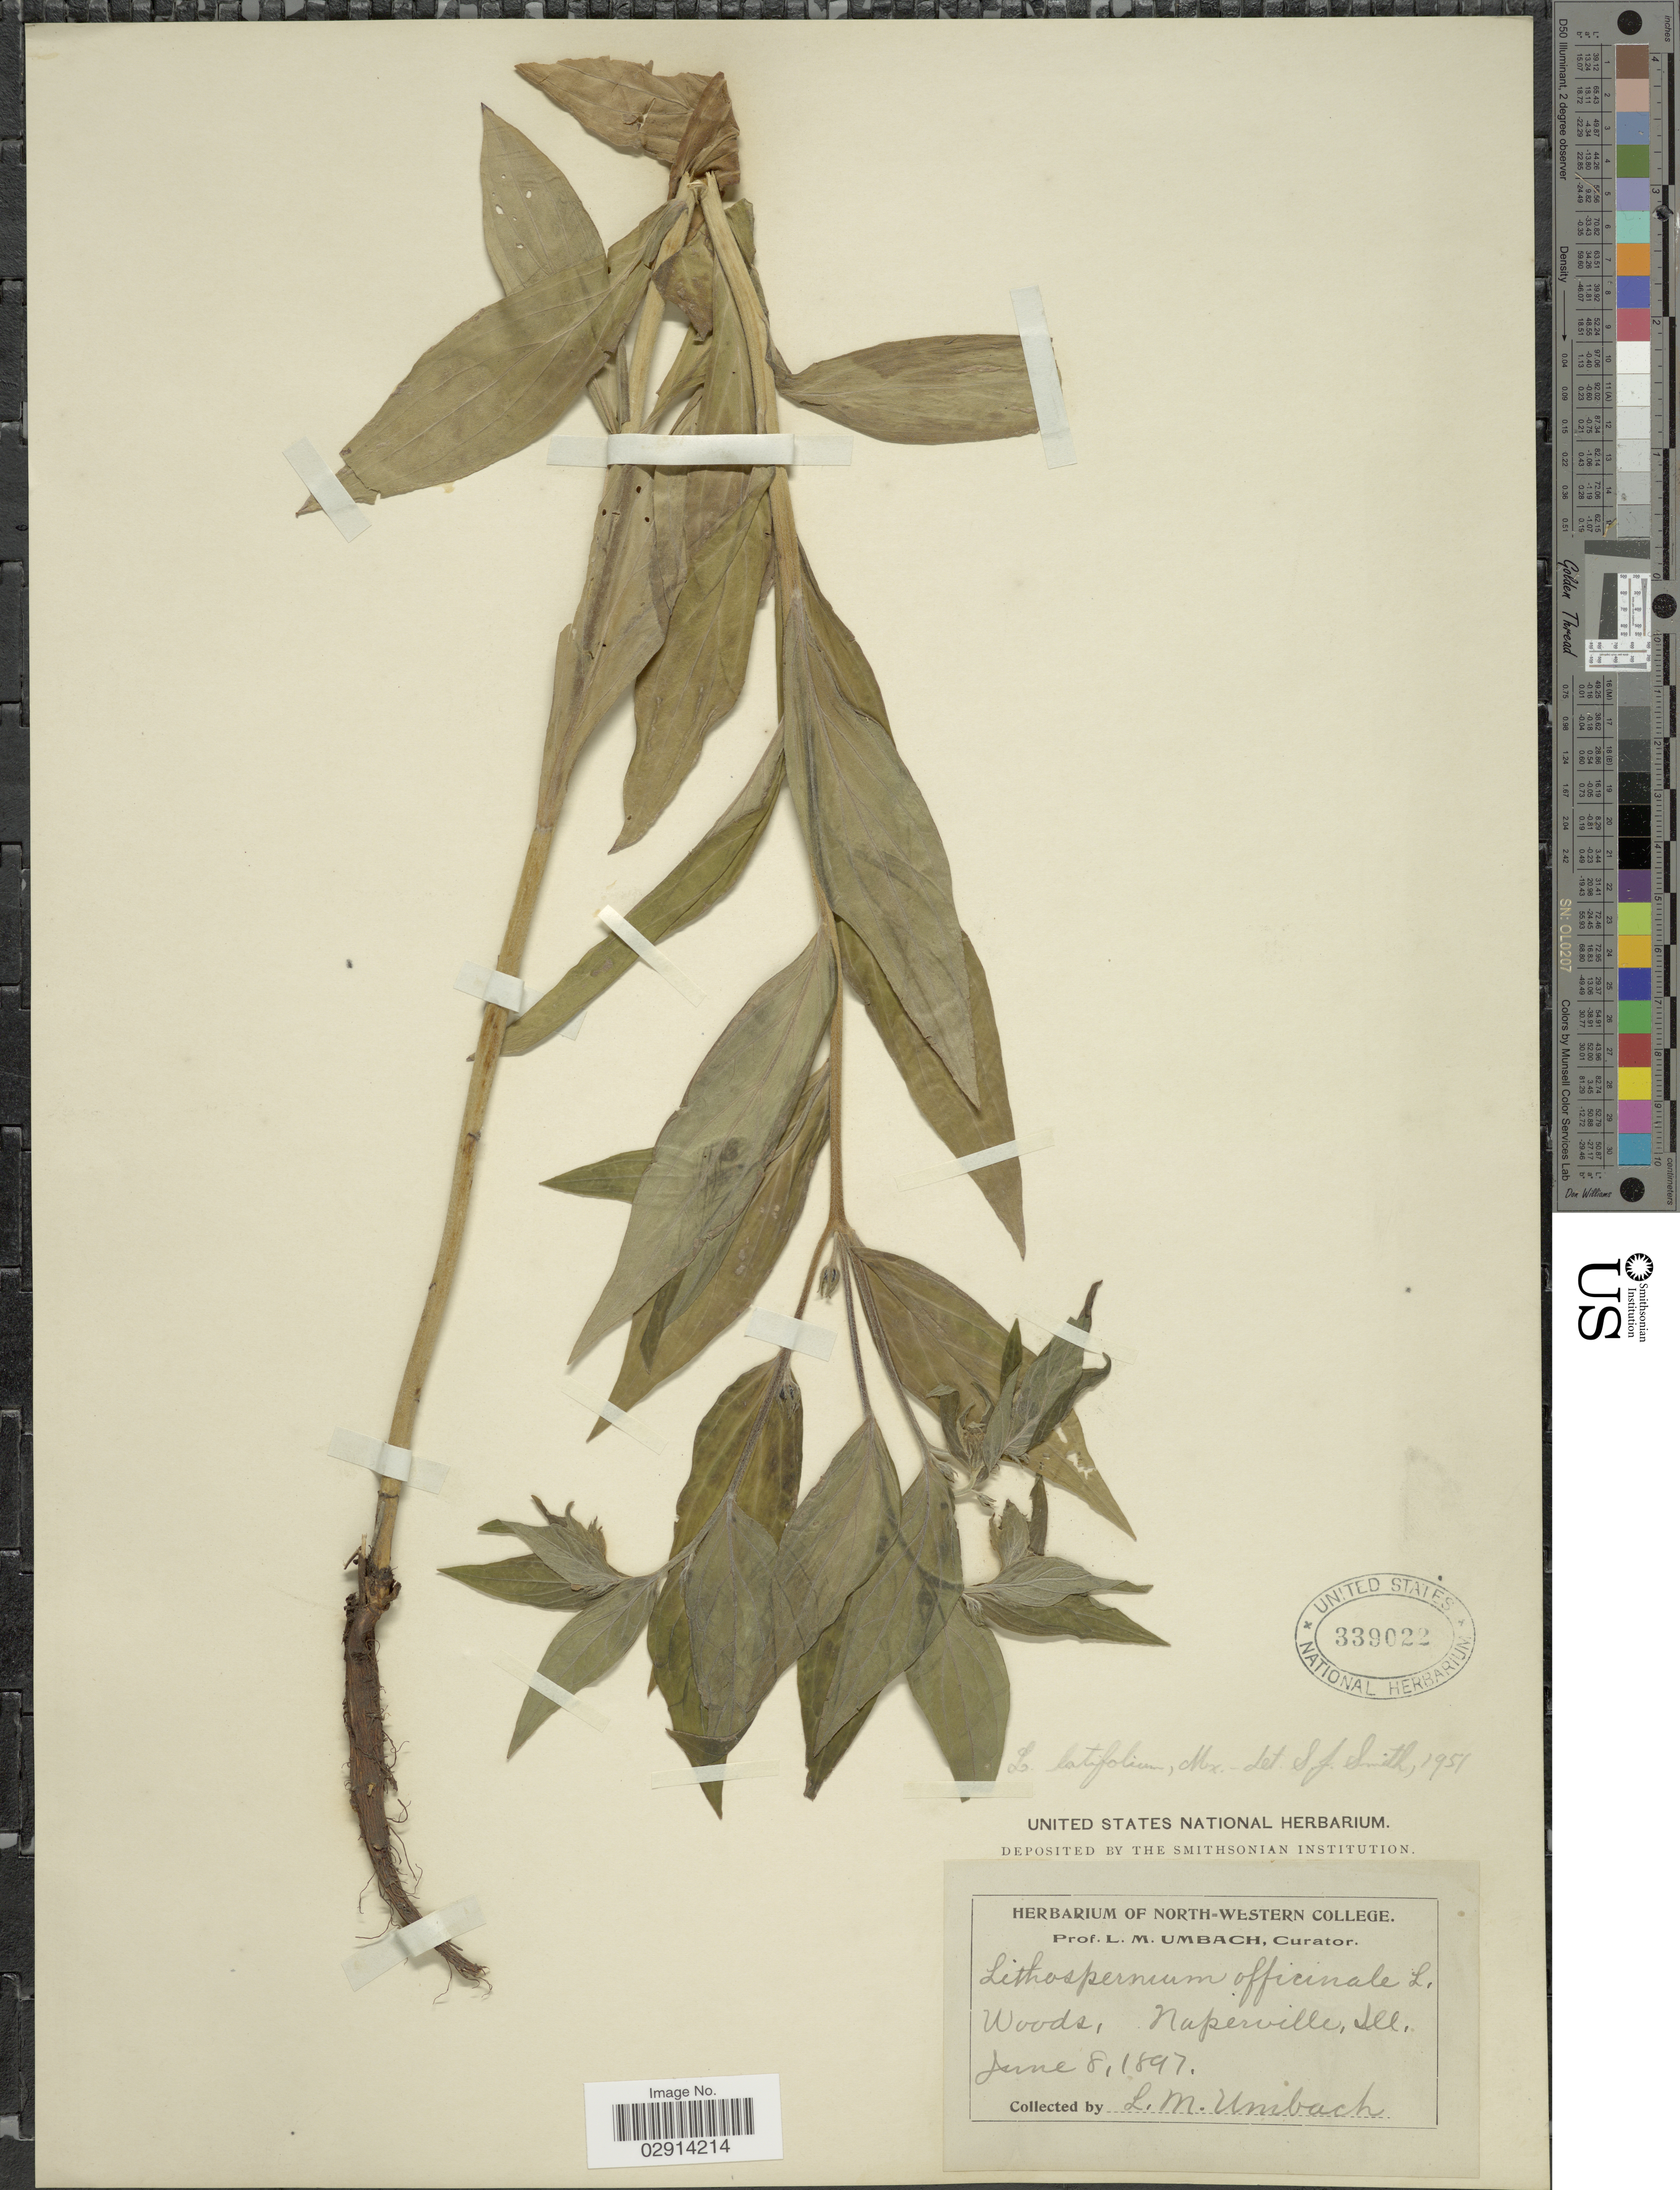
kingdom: Plantae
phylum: Tracheophyta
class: Magnoliopsida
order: Boraginales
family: Boraginaceae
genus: Lithospermum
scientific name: Lithospermum latifolium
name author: Michx.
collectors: L. M. Umbach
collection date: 1897-06-08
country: United States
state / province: Illinois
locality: Woods, Naperville, Ill.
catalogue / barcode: US 339022